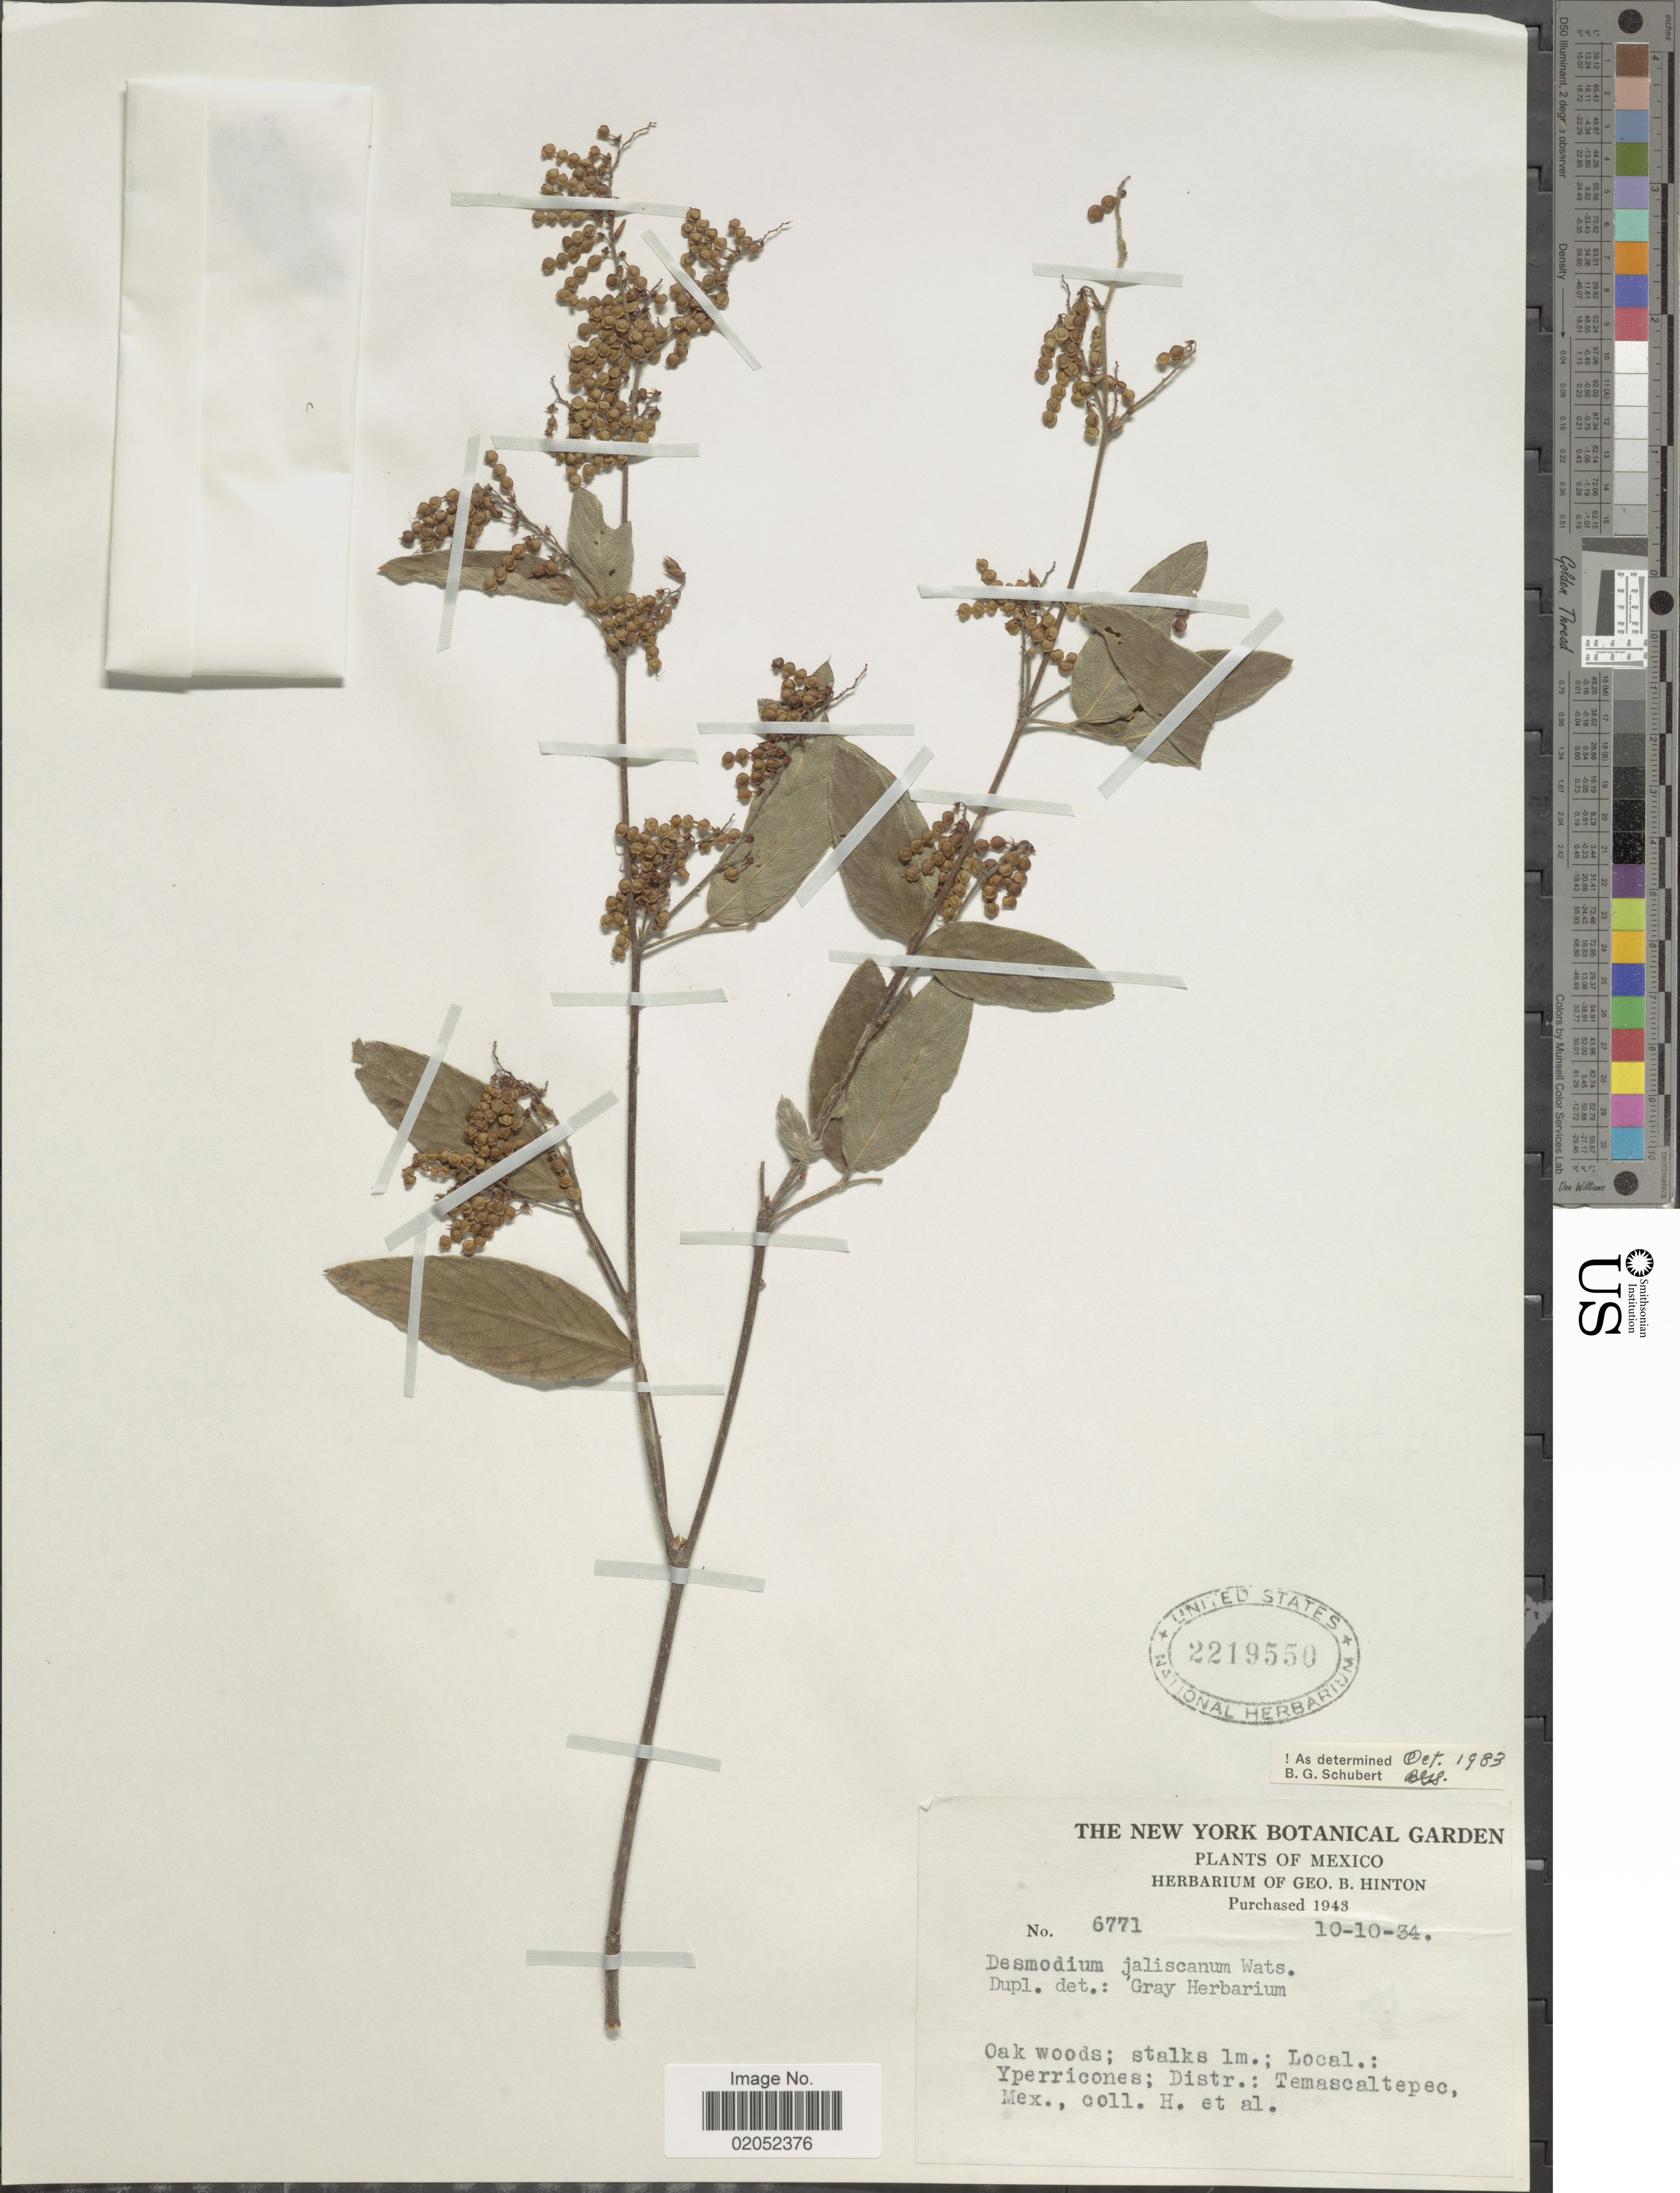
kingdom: Plantae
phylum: Tracheophyta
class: Magnoliopsida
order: Fabales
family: Fabaceae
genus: Desmodium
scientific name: Desmodium jaliscanum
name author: S. Watson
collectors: G. B. Hinton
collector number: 6771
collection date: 1934-10-10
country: Mexico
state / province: México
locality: Yperricones; Distr.: Temascaltepec, Mex.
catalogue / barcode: US 2219550